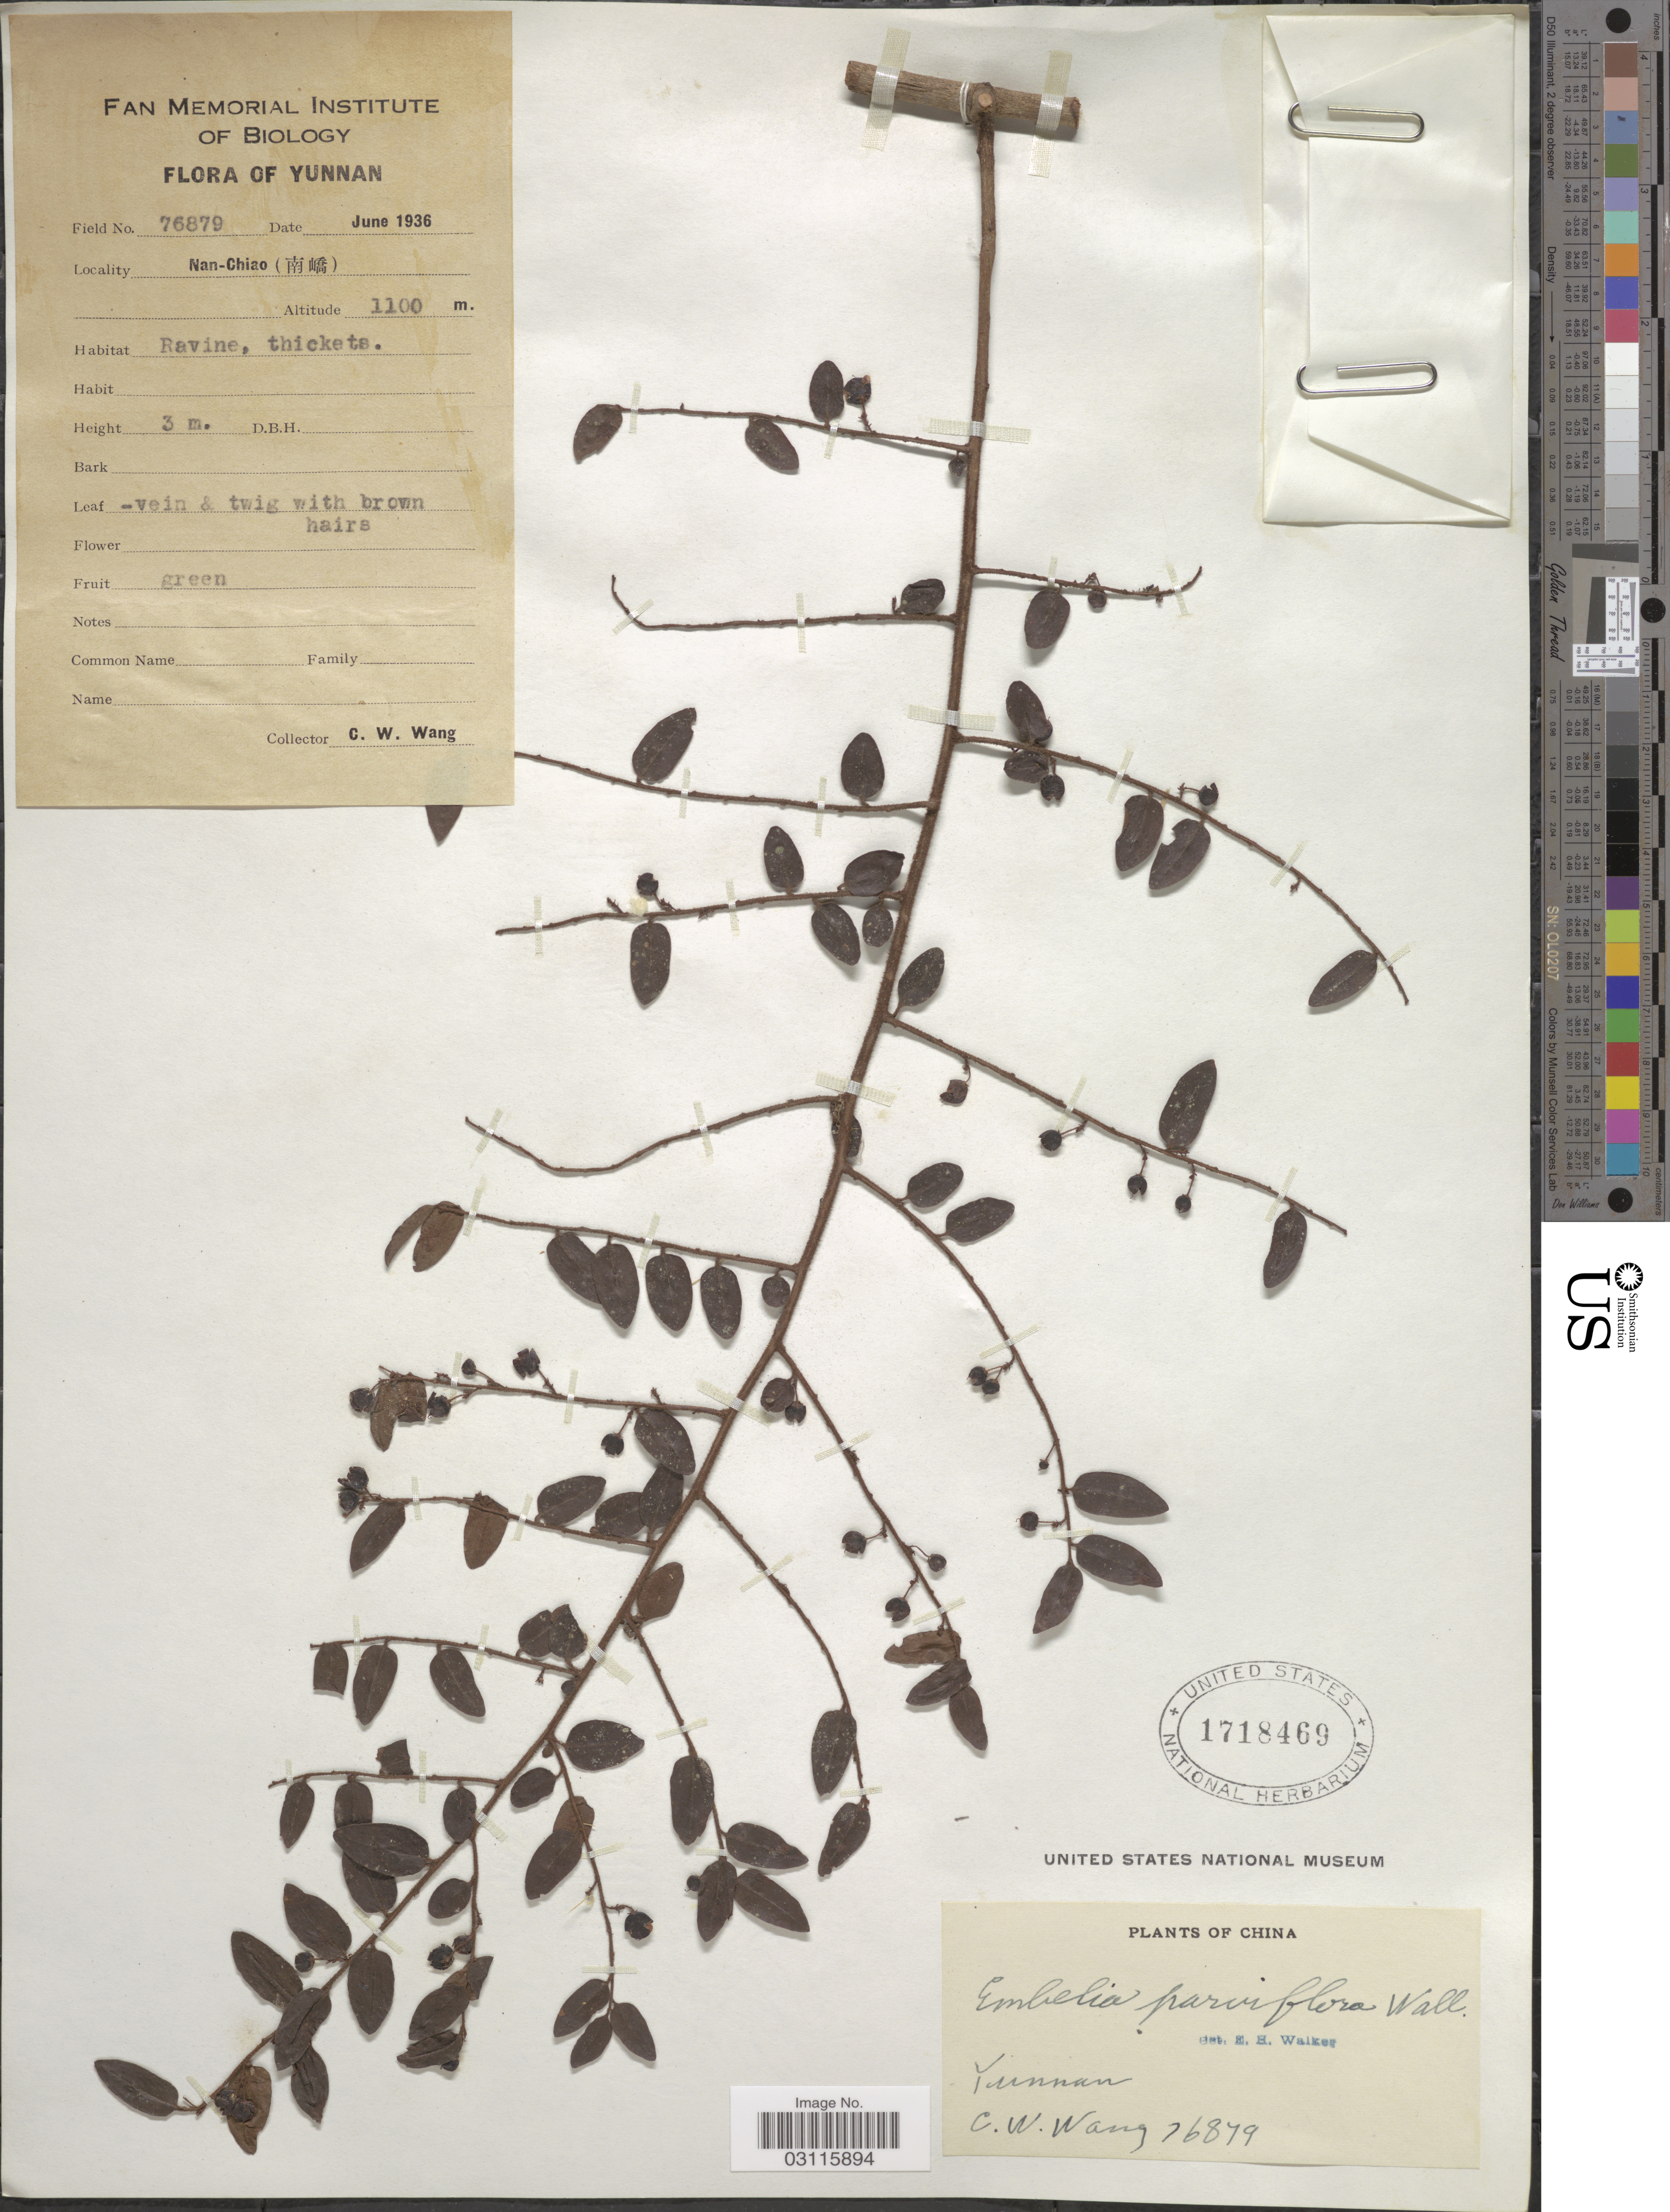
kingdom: Plantae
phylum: Tracheophyta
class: Magnoliopsida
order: Ericales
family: Primulaceae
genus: Embelia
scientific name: Embelia parviflora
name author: Wall. ex A. DC.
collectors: C. W. Wang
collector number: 76879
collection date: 1936-06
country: China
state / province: Yunnan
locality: Nan-Chiao.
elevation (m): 1100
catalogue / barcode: US 1718469